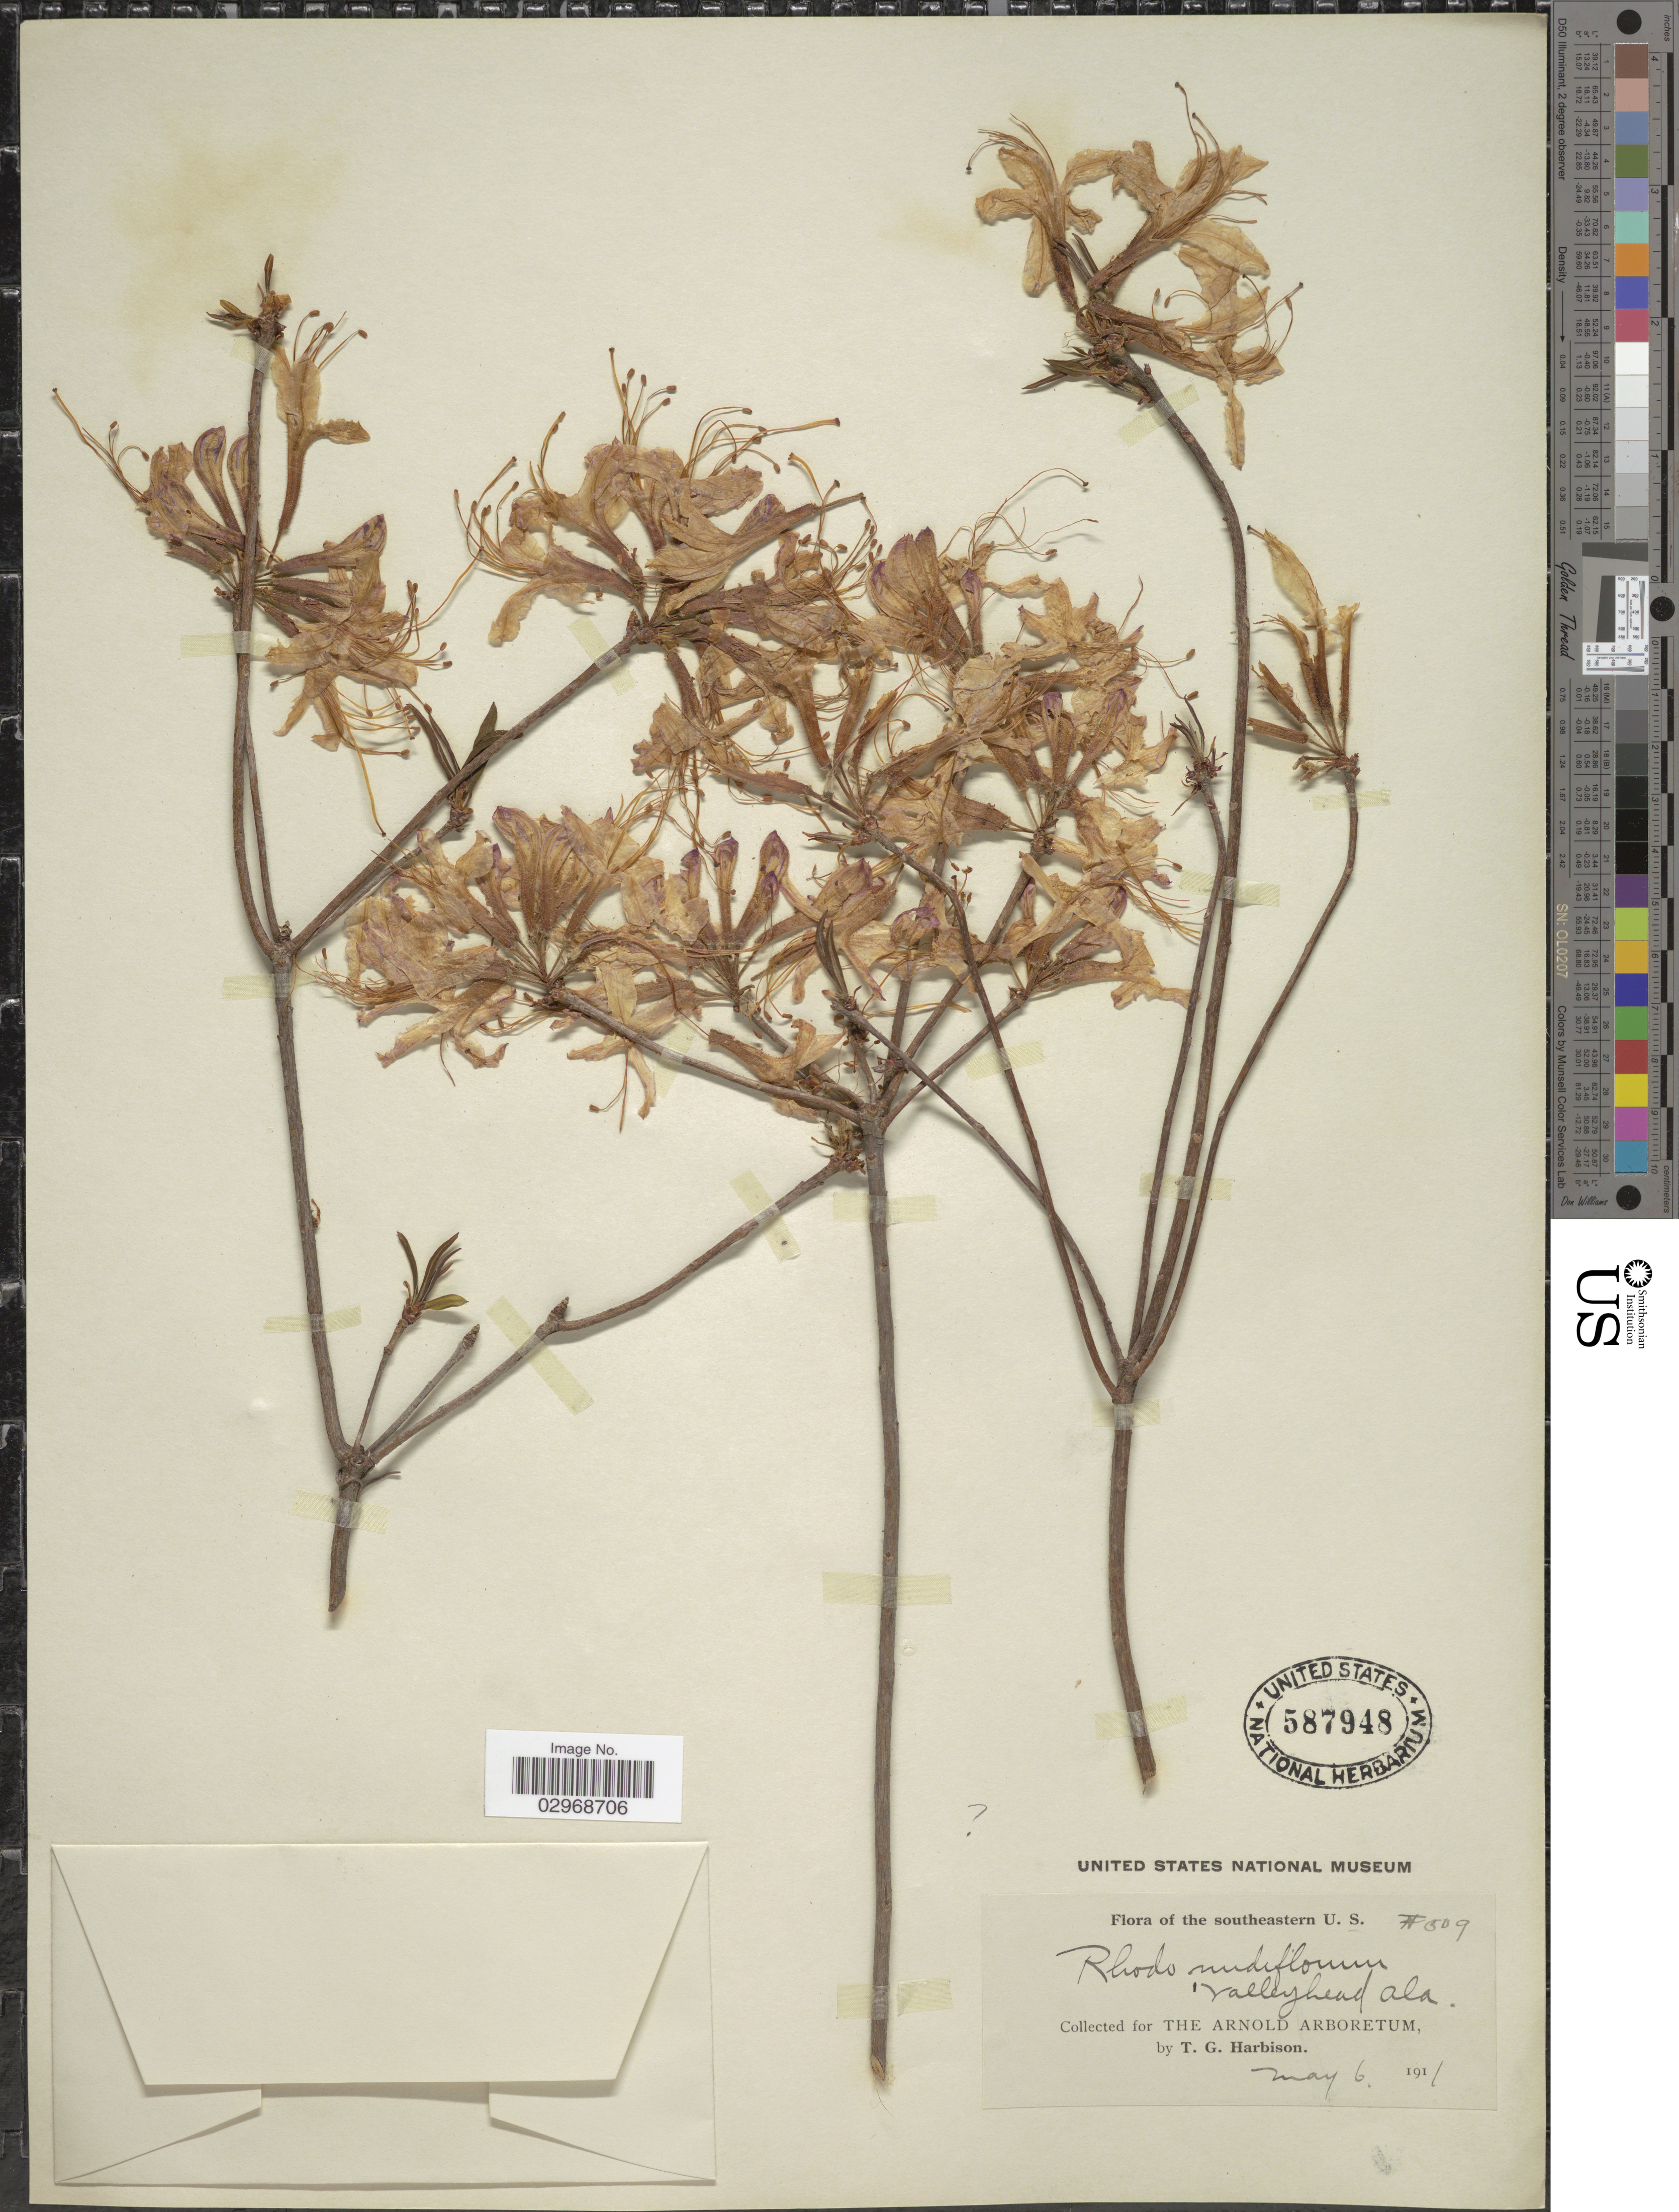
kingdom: Plantae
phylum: Tracheophyta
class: Magnoliopsida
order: Ericales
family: Ericaceae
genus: Rhododendron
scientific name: Rhododendron sp.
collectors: T. Harbison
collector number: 509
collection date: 1911-05-06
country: United States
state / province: Alabama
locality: Valleyhead, Ala., The southeastern U.S.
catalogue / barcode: US 587948